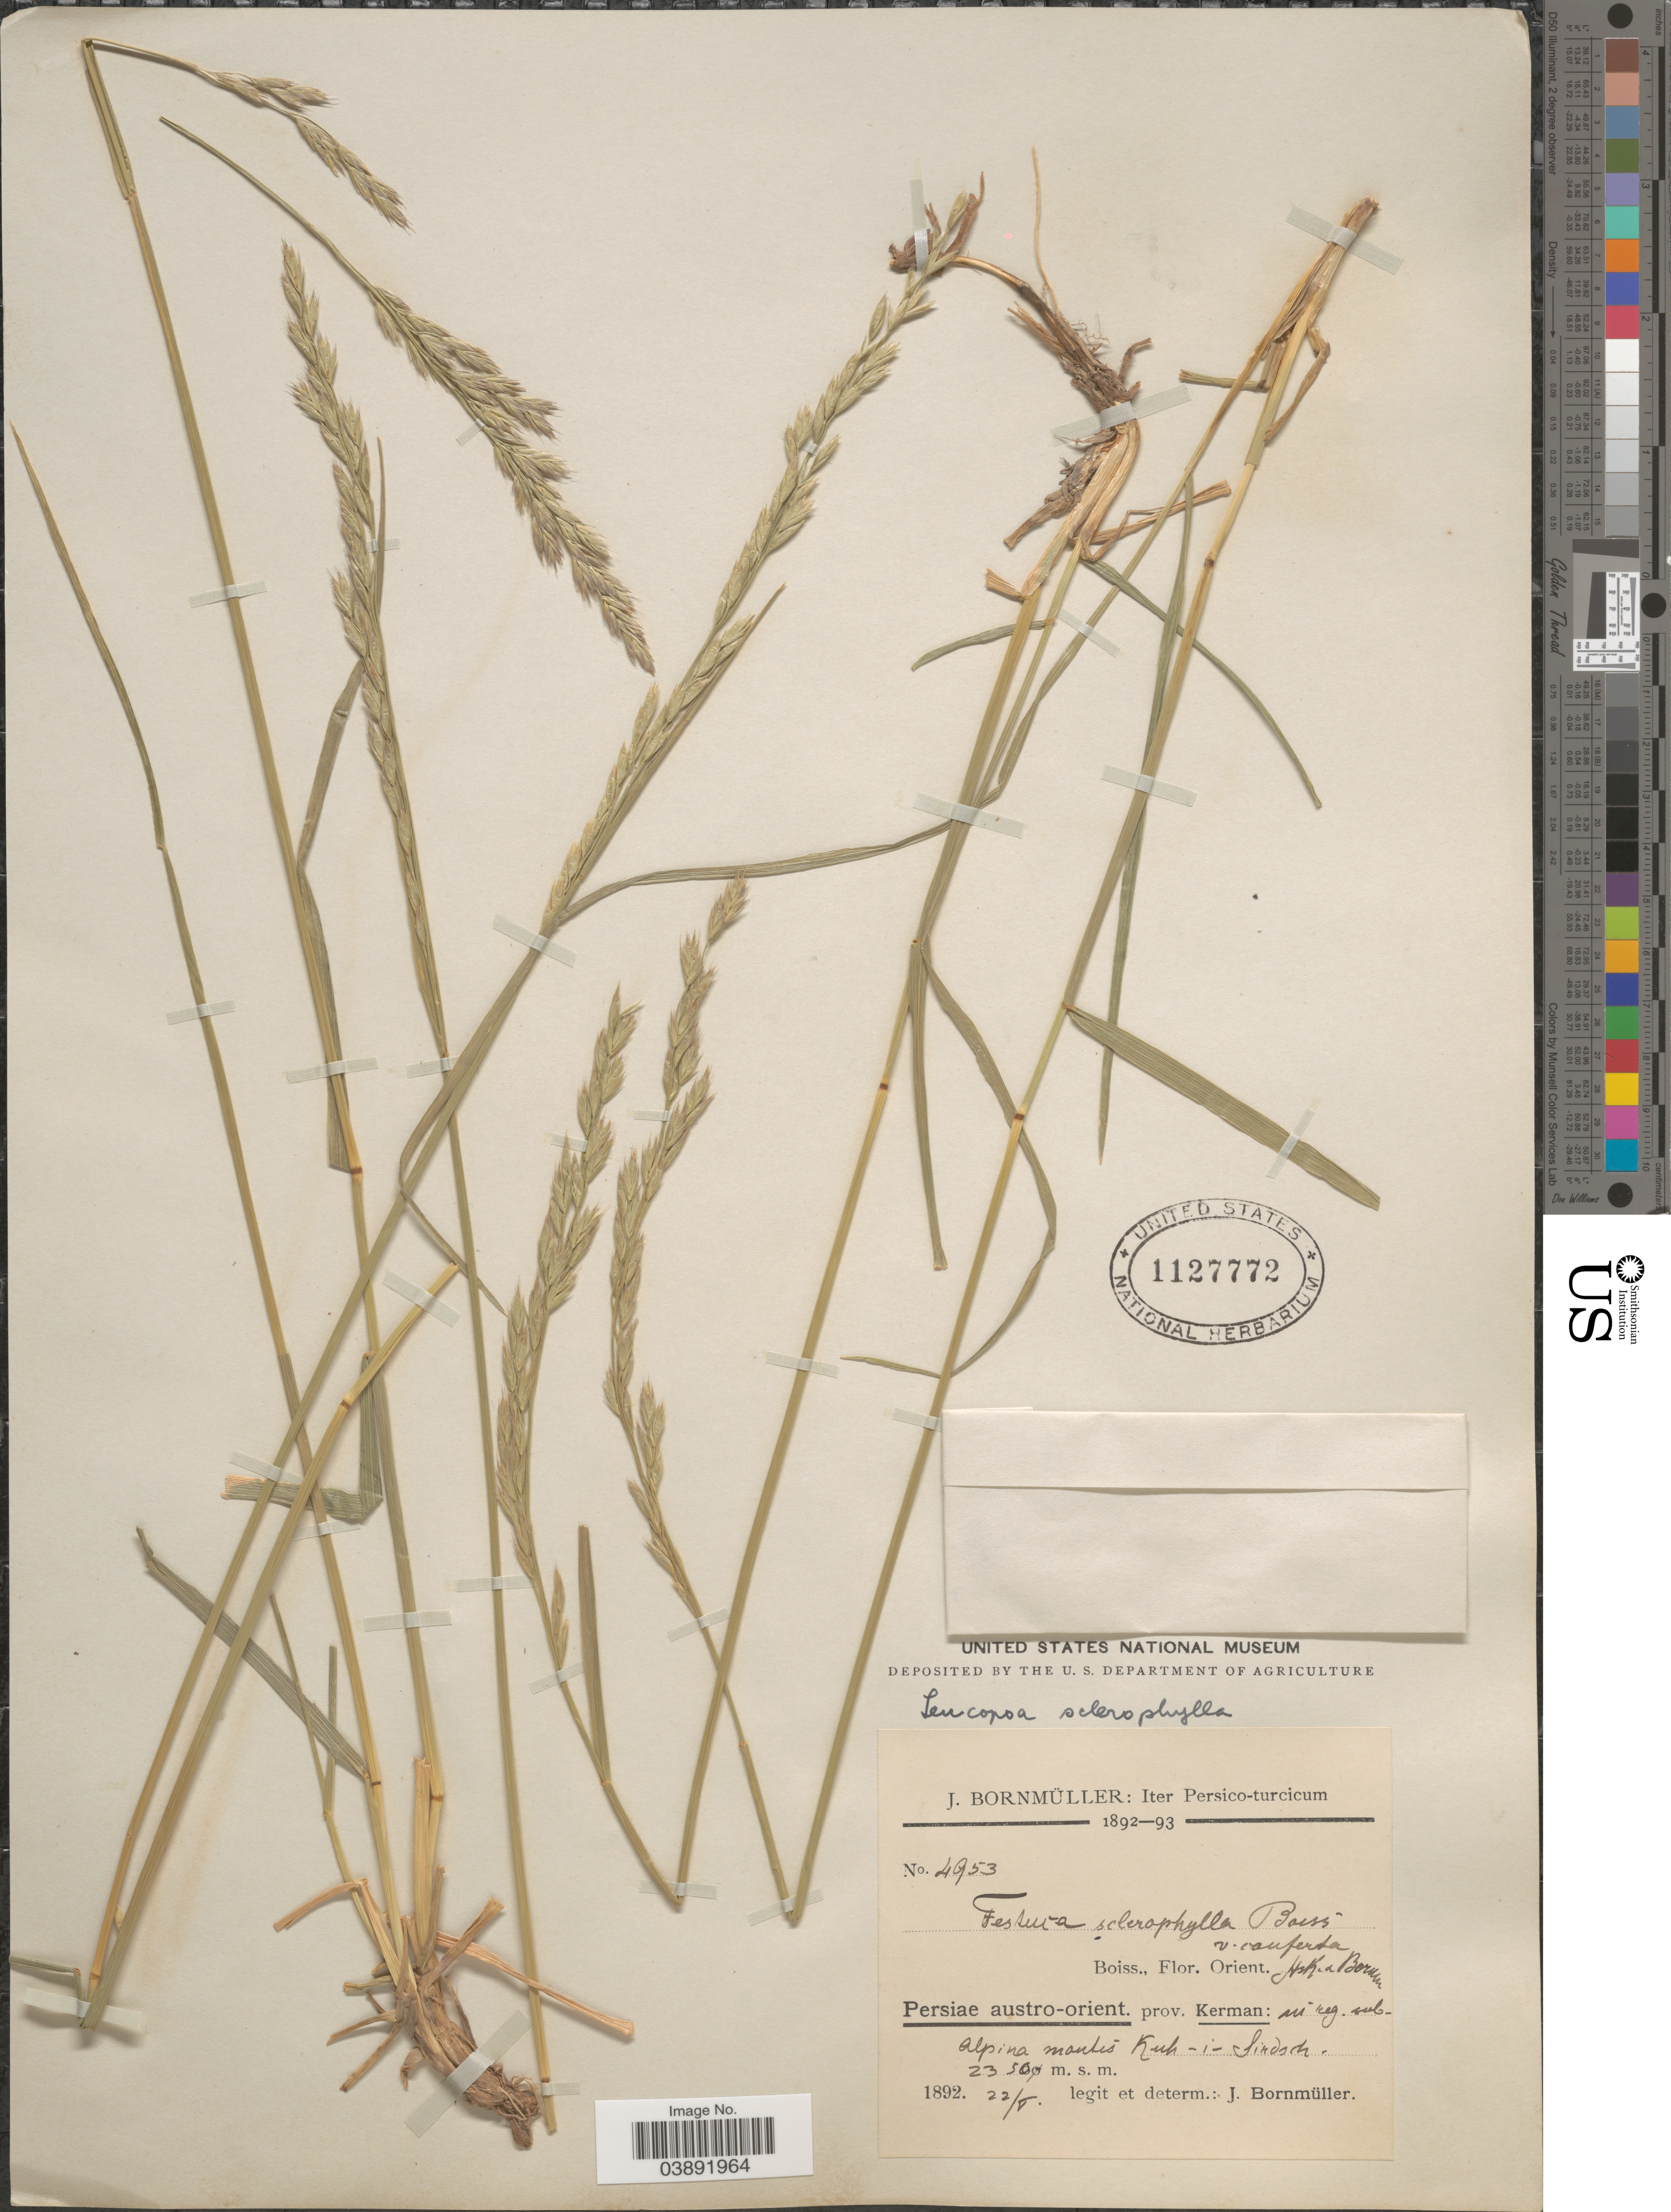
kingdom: Plantae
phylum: Tracheophyta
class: Liliopsida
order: Poales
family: Poaceae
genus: Xanthochloa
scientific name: Leucopoa sclerophylla ined.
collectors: J. Bornmüller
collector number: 4953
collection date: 1892-08-22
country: Iran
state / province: Kerman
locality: Iter Persico-turcicum. Persiae austro-orient. Prov. Kerman: in reg. sub. alpina montes Kuh-i-Sindsch.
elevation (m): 2350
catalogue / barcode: US 1127772